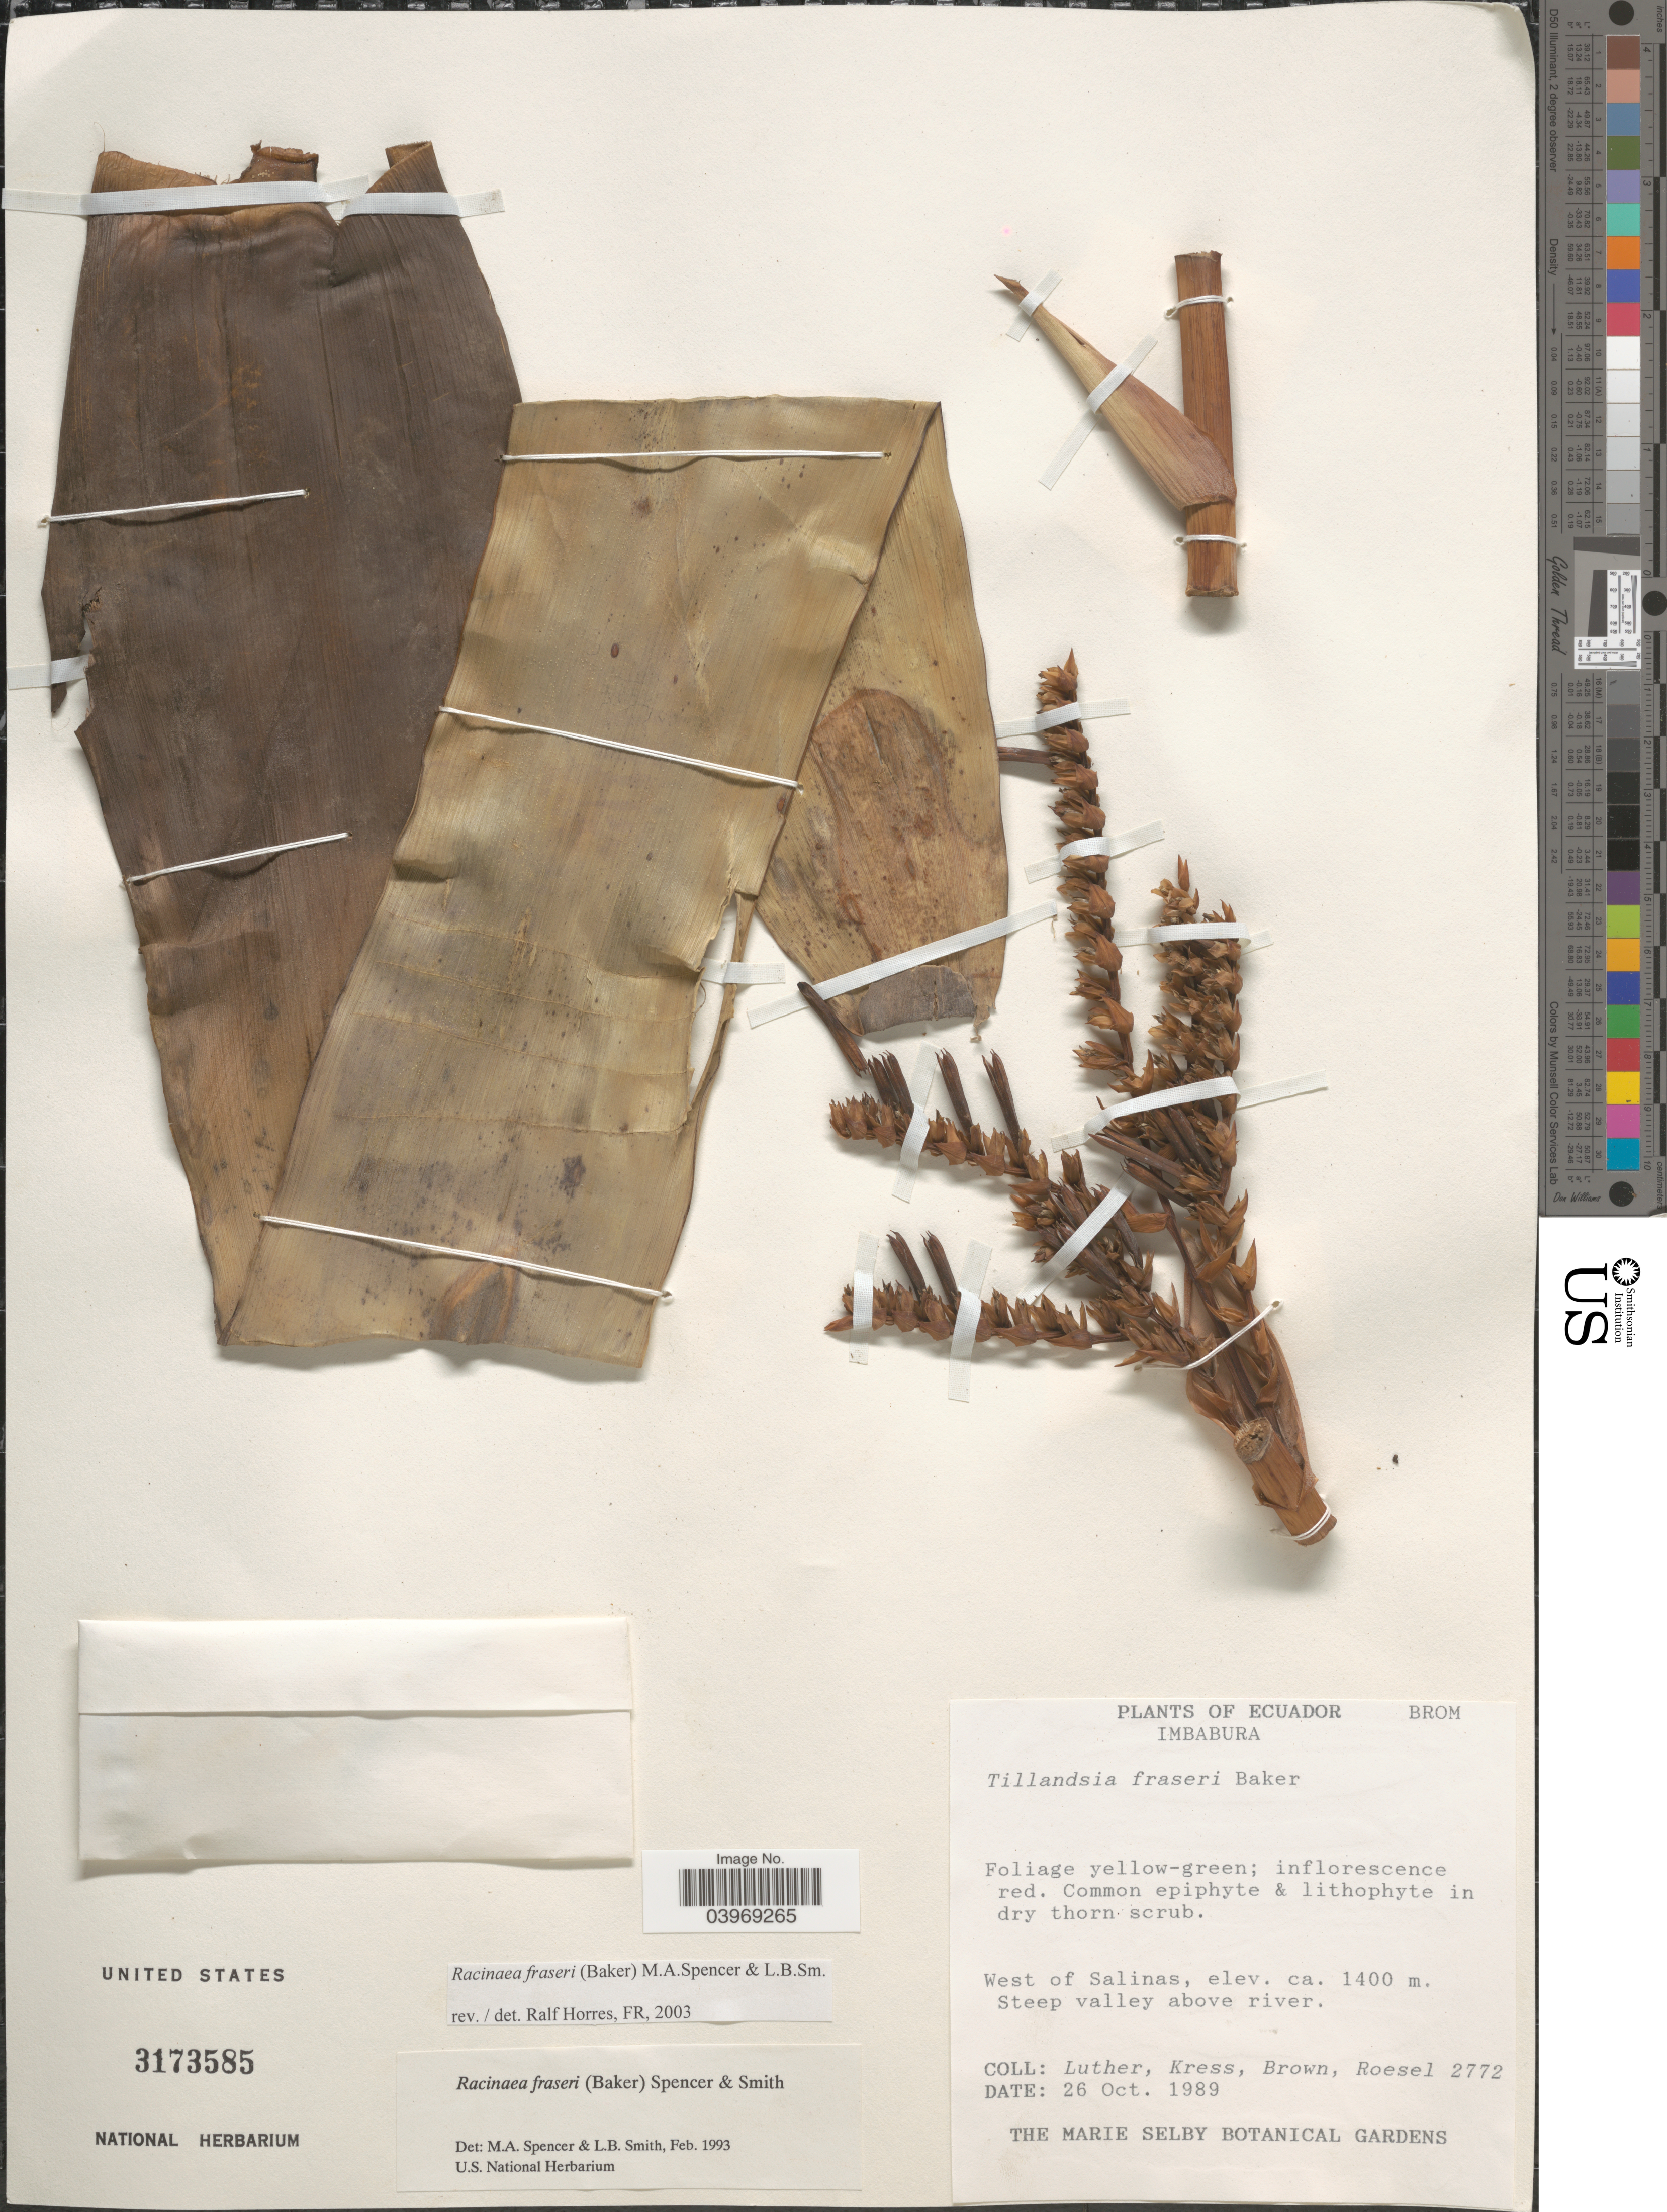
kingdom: Plantae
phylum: Tracheophyta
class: Liliopsida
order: Poales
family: Bromeliaceae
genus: Racinaea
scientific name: Racinaea fraseri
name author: (Baker) M.A. Spencer & L.B. Sm.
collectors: -- Luther, -- Kress, -- Brown & Roesel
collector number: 2772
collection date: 1989-10-26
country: Ecuador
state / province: Imbabura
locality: West of Salinas.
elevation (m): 1400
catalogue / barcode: US 3173585